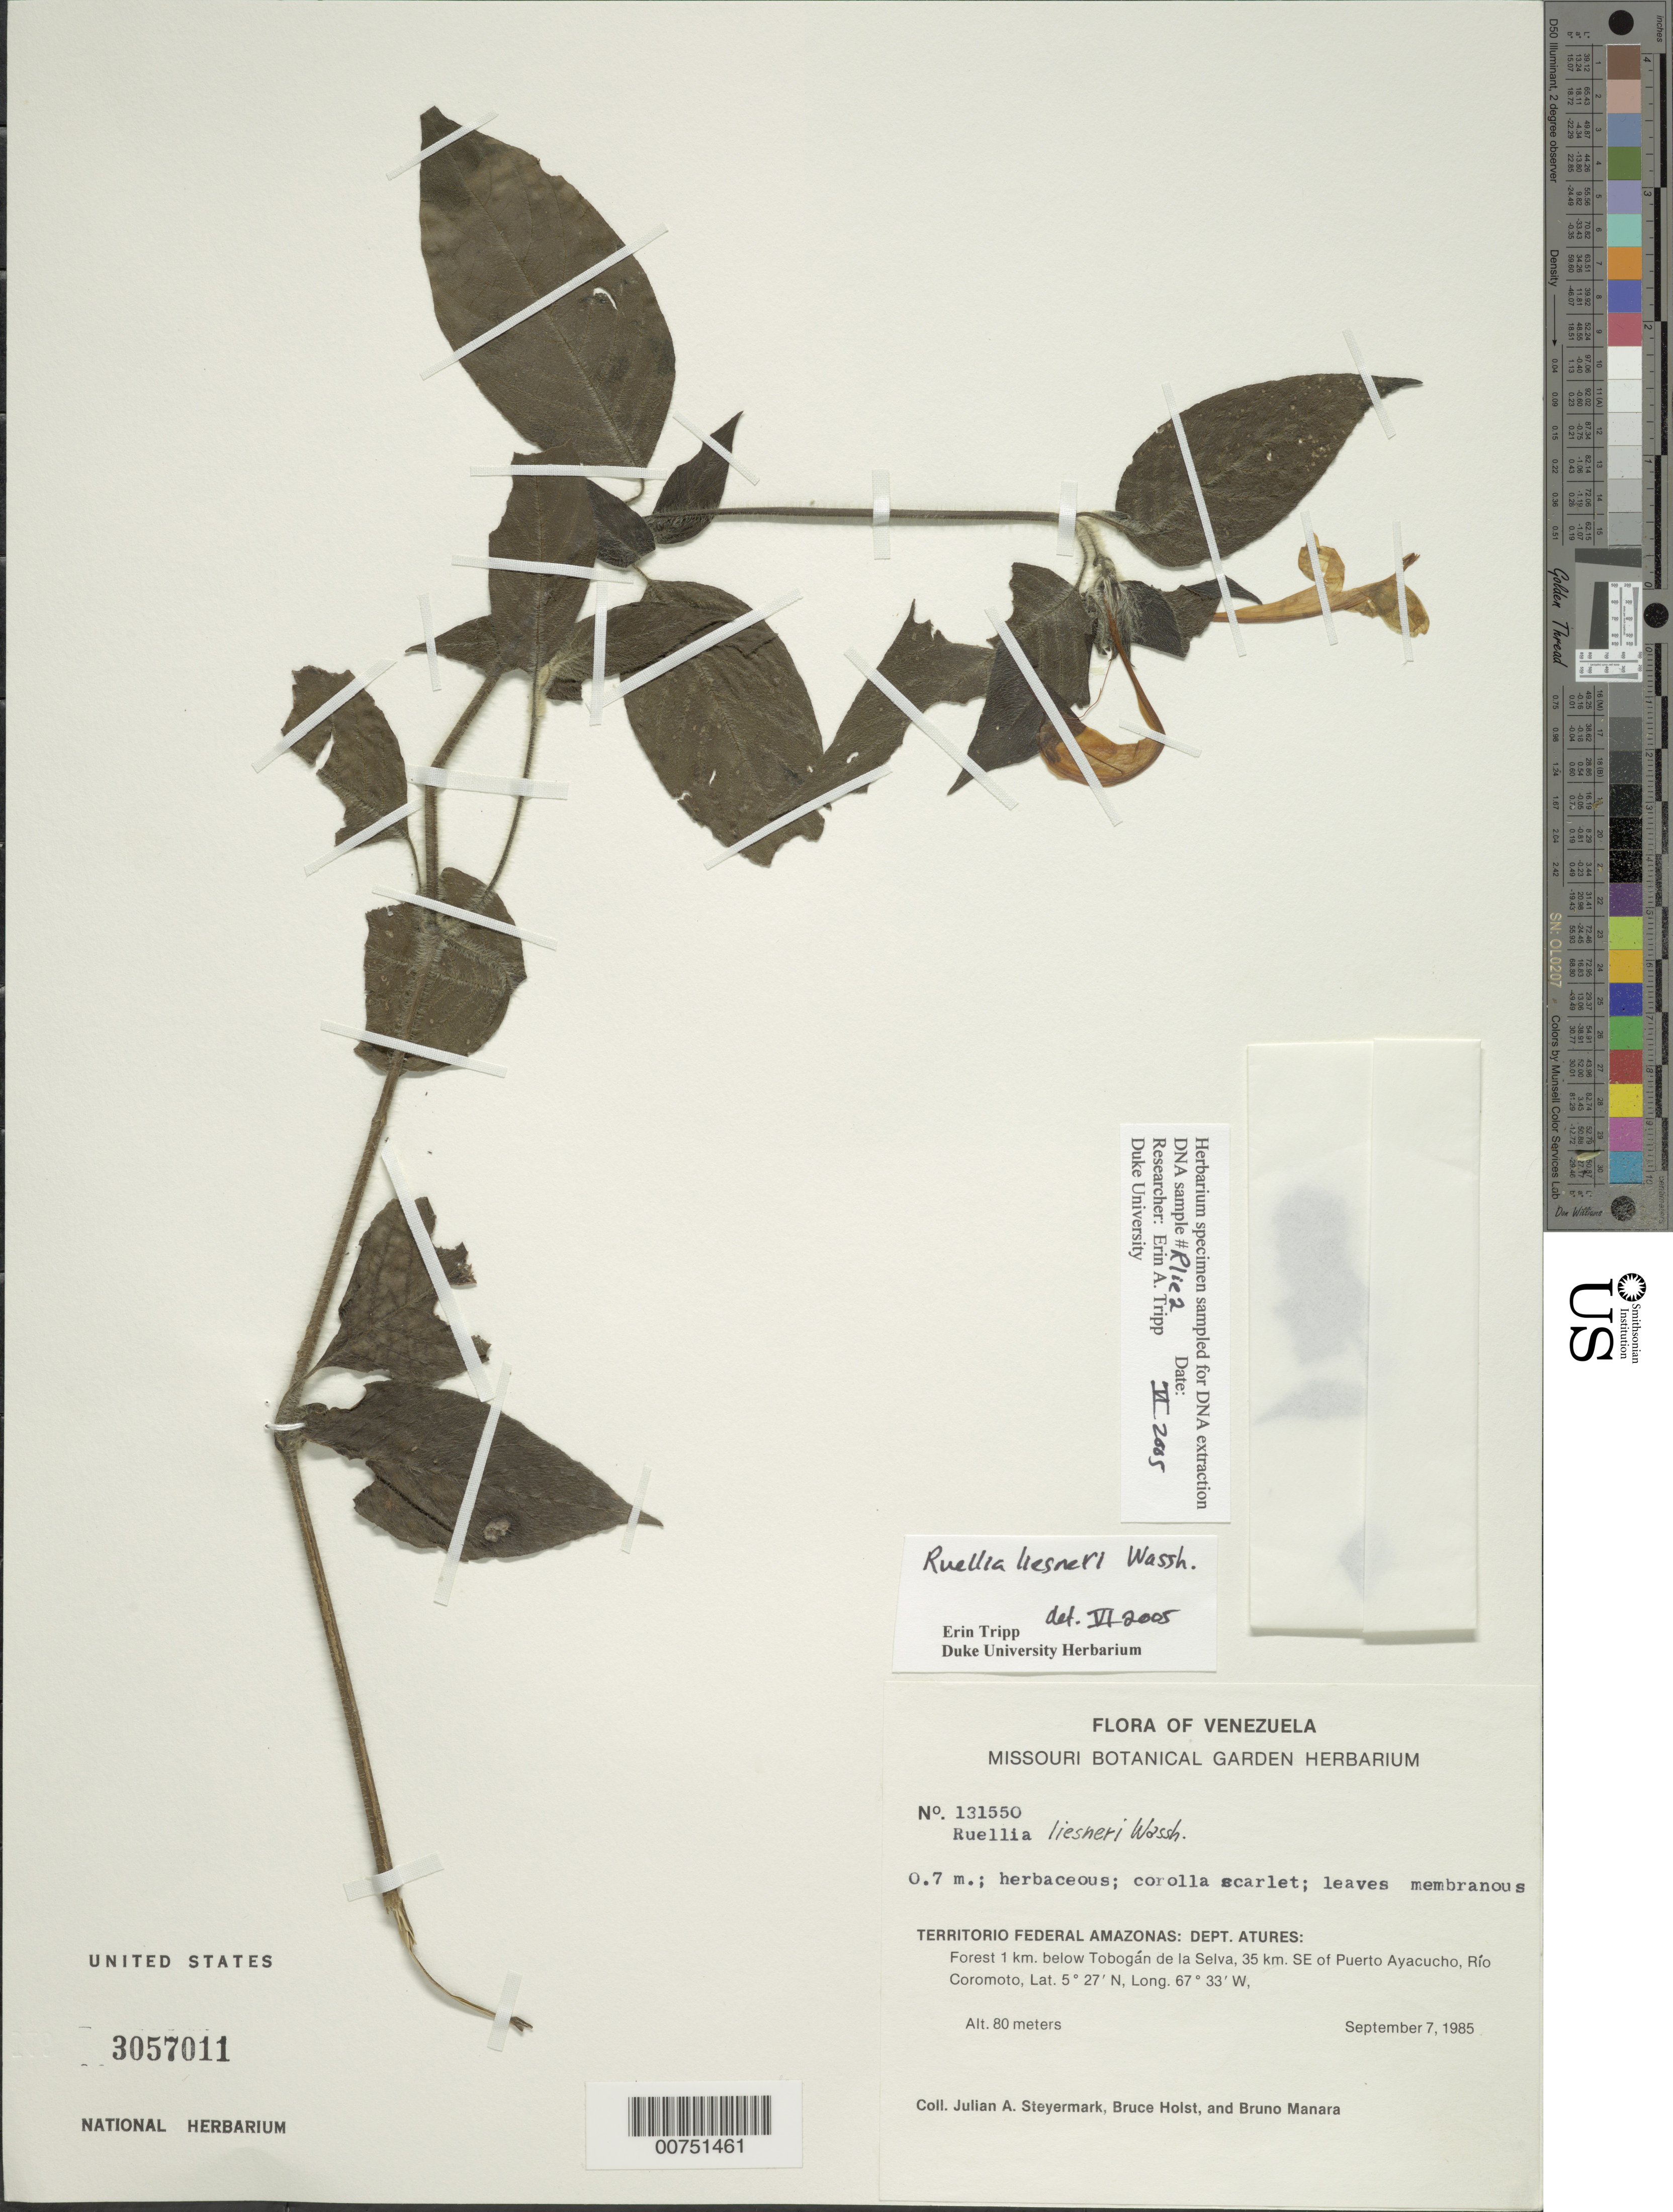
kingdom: Plantae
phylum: Tracheophyta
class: Magnoliopsida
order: Lamiales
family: Acanthaceae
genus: Ruellia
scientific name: Ruellia liesneri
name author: Wassh.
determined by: Wasshausen, Dieter C., (BOT), Smithsonian Institution - National Museum of Natural History (UNITED STATES)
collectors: J. Steyermark, B. Holst & B. Manara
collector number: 131550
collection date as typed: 7-Sep-85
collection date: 1985-09-07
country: Venezuela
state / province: Amazonas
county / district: Atures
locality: Tobogan de la Selva, Río Coromoto, 35 km SE Puerto Ayacucho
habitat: Forest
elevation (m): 80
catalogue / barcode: US 3057011